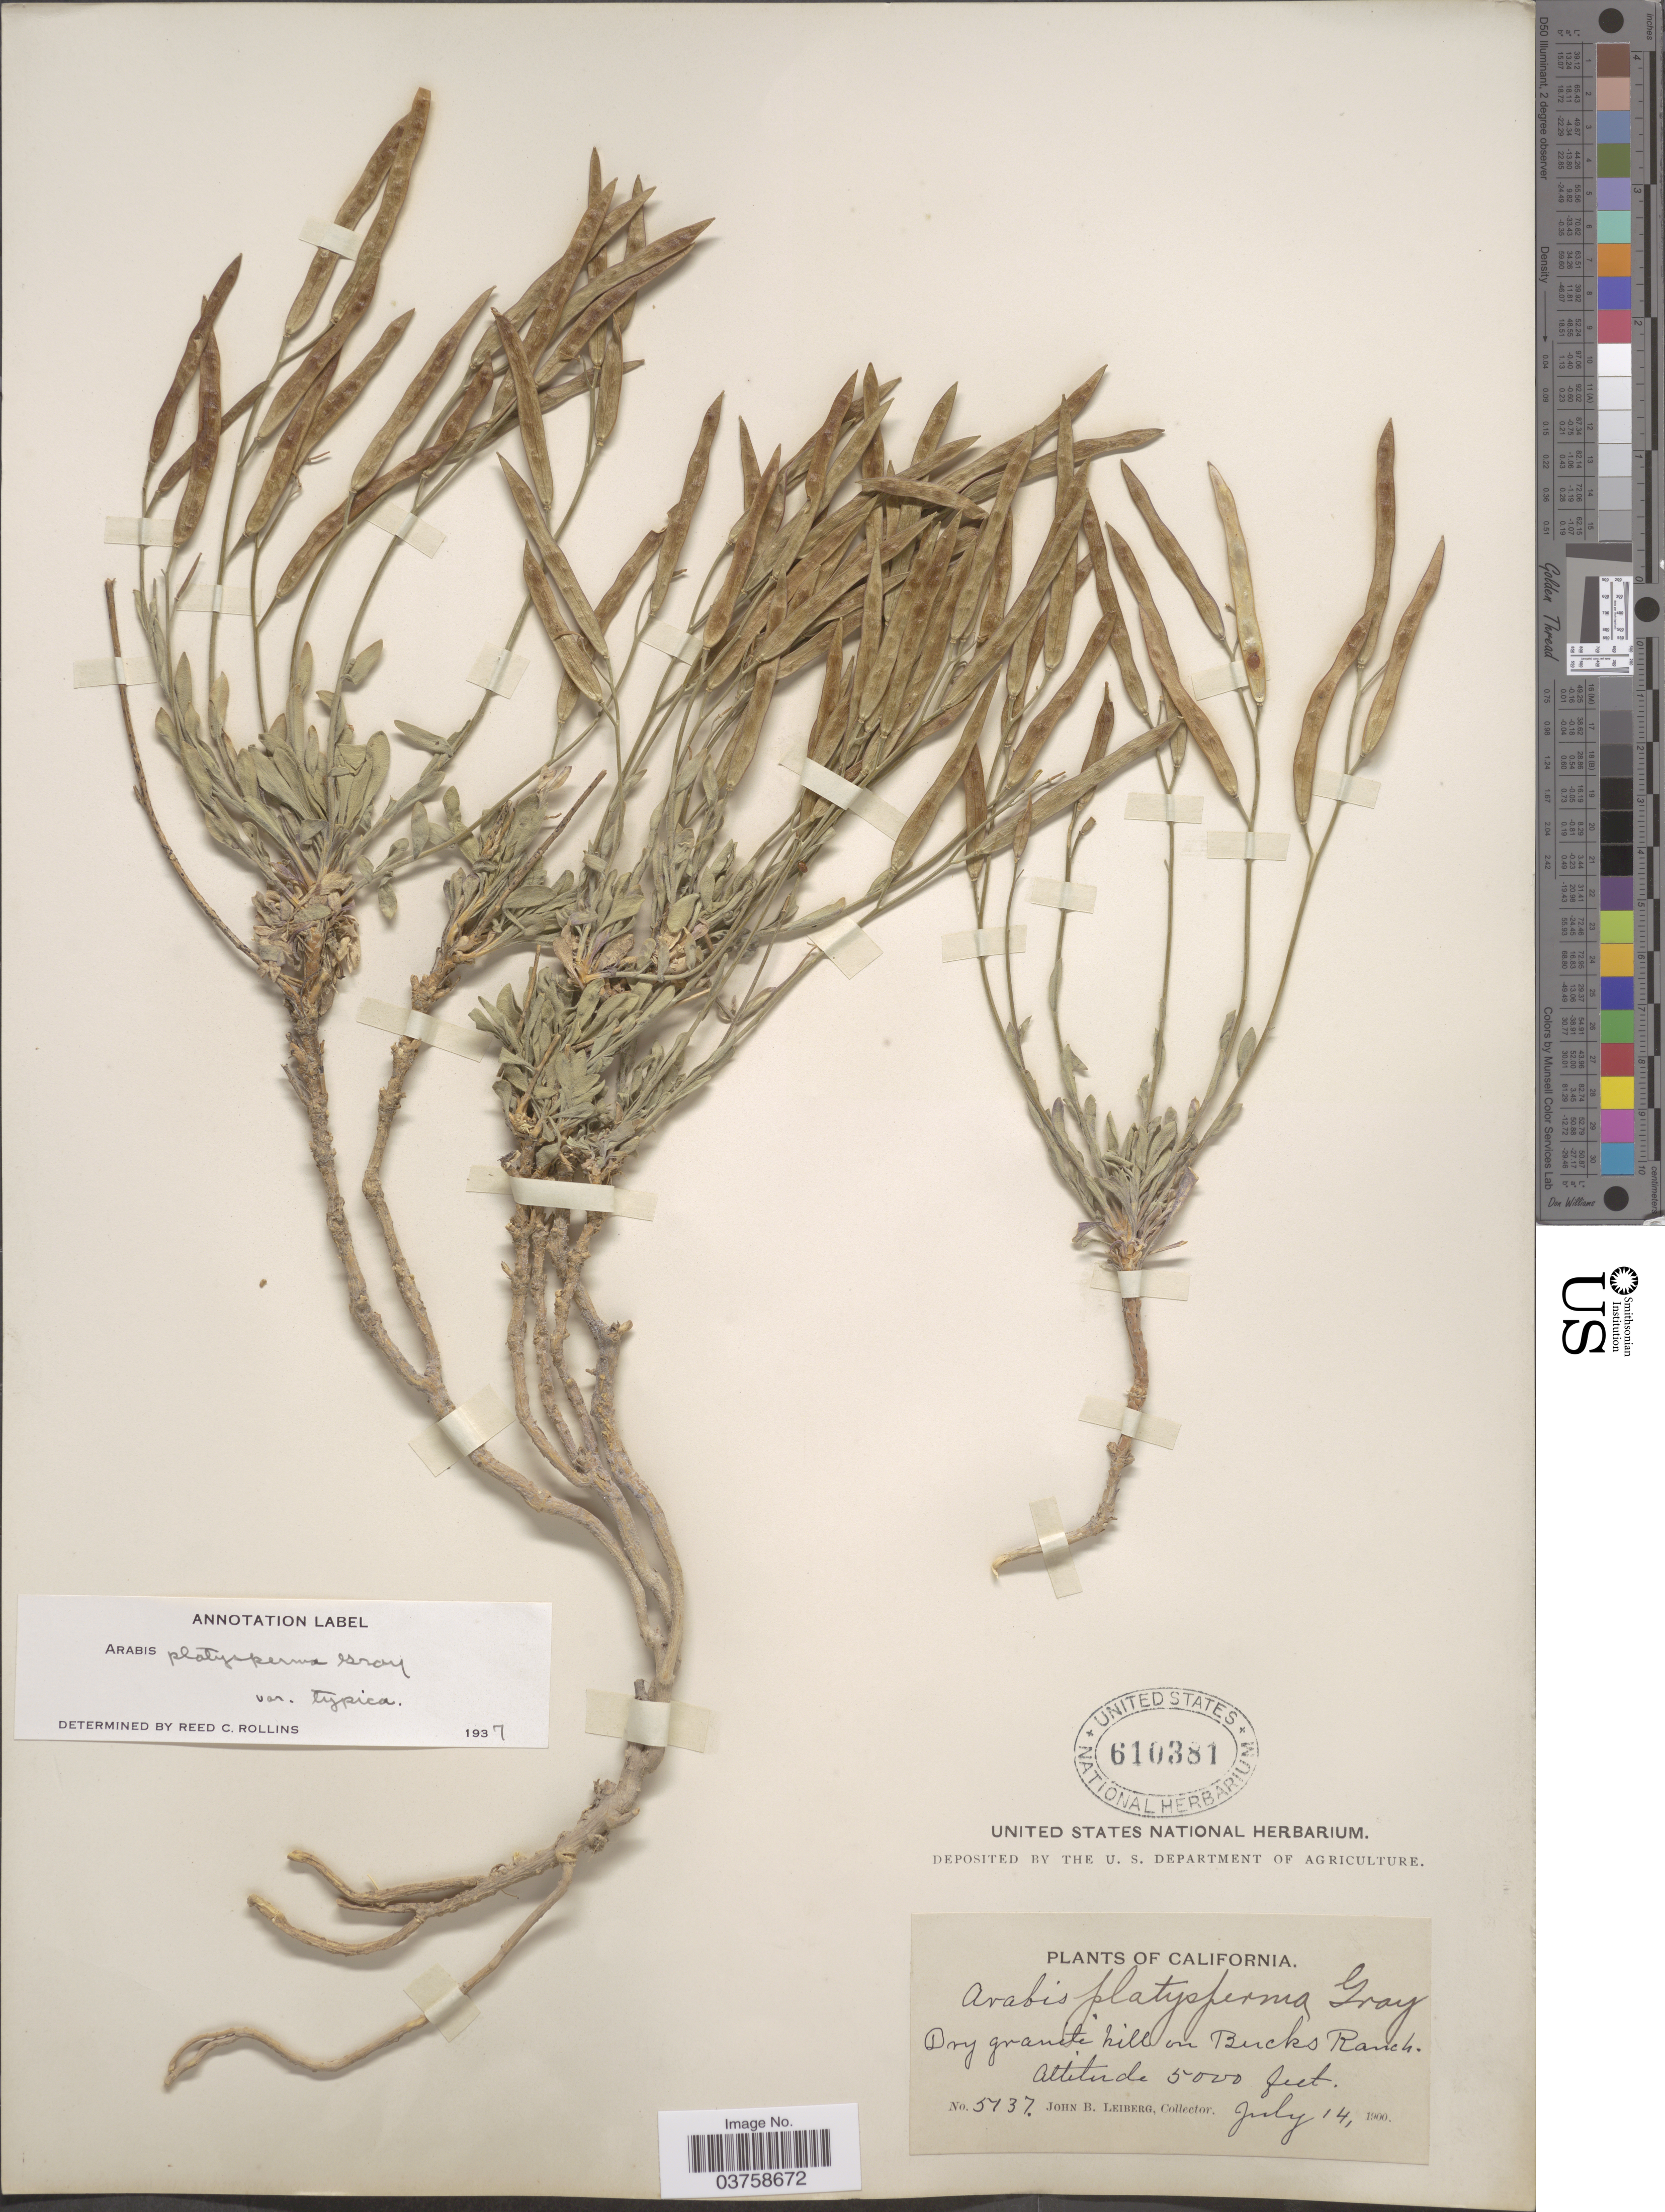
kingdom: Plantae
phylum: Tracheophyta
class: Magnoliopsida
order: Brassicales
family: Brassicaceae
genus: Arabis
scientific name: Arabis platysperma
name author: A. Gray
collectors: J. B. Leiberg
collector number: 5137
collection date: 1900-07-14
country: United States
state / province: California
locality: Dry granite hill on Bucks Ranch.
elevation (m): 1524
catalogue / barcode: US 610381